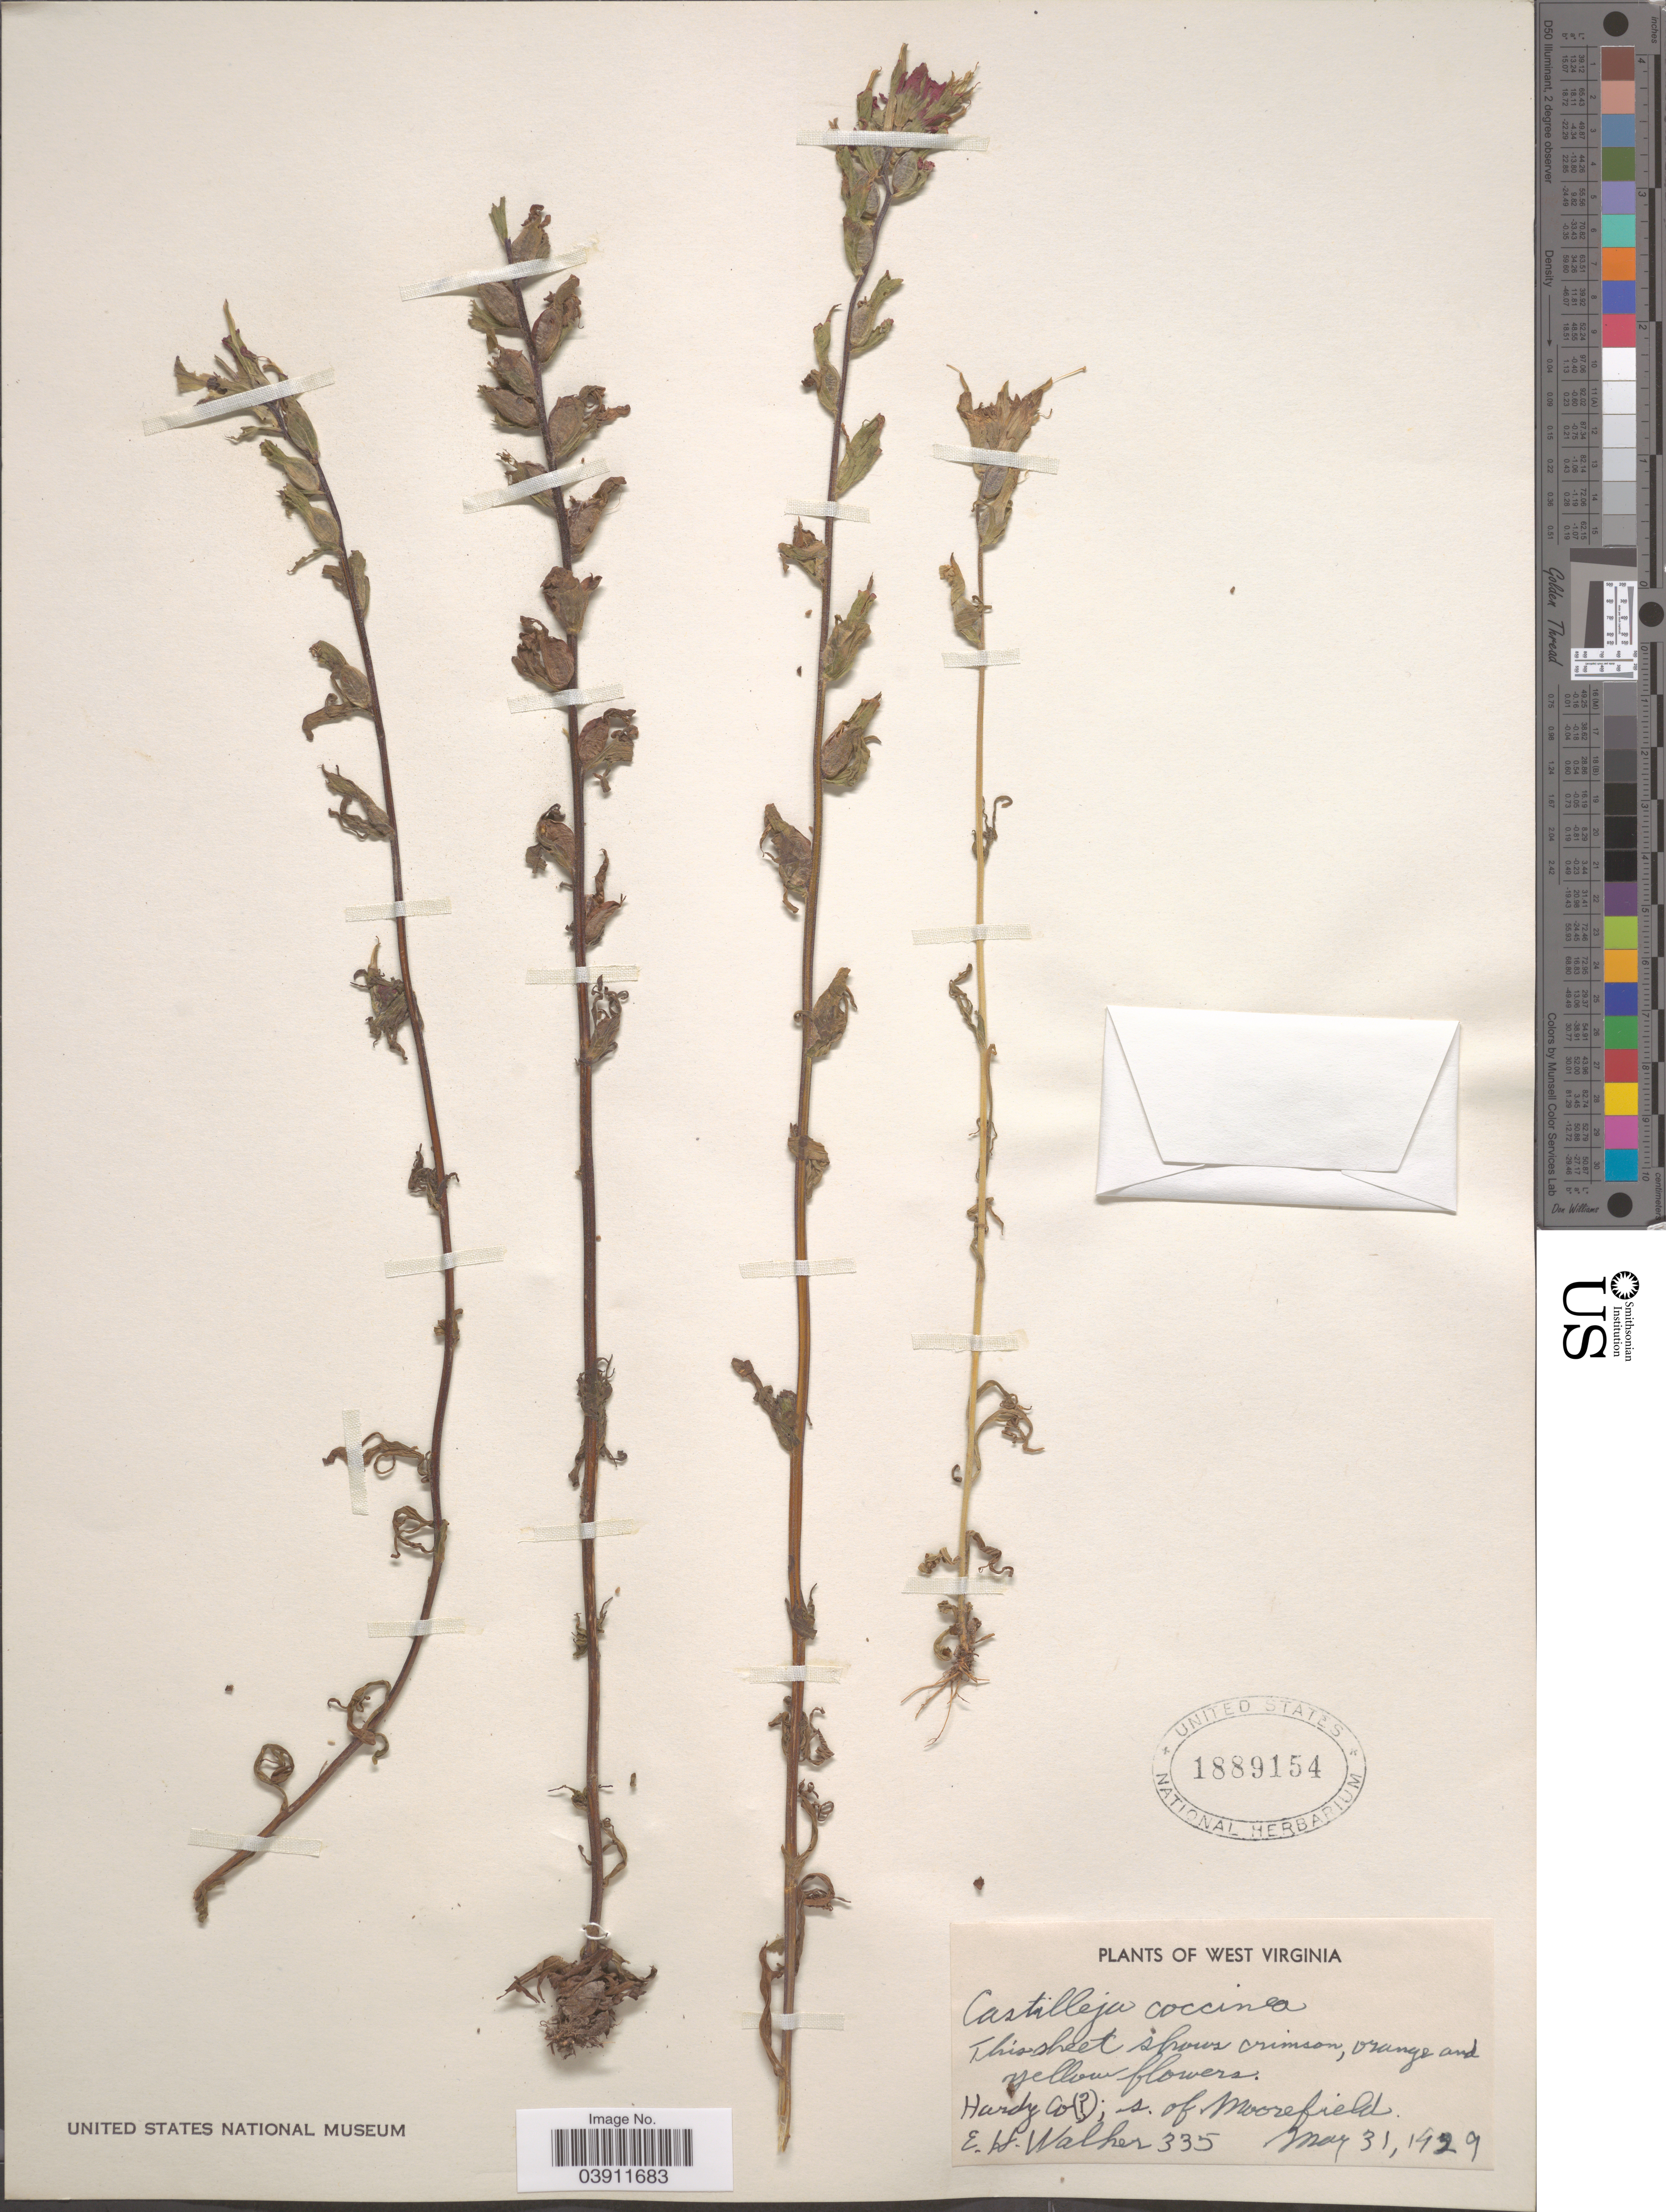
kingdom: Plantae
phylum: Tracheophyta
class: Magnoliopsida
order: Lamiales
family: Orobanchaceae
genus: Castilleja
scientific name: Castilleja coccinea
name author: (L.) Spreng.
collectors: E. H. Walker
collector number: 335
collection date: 1929-05-31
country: United States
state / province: West Virginia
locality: Hardy Co ( [unsure placement]); s. of Moorefield.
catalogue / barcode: US 1889154